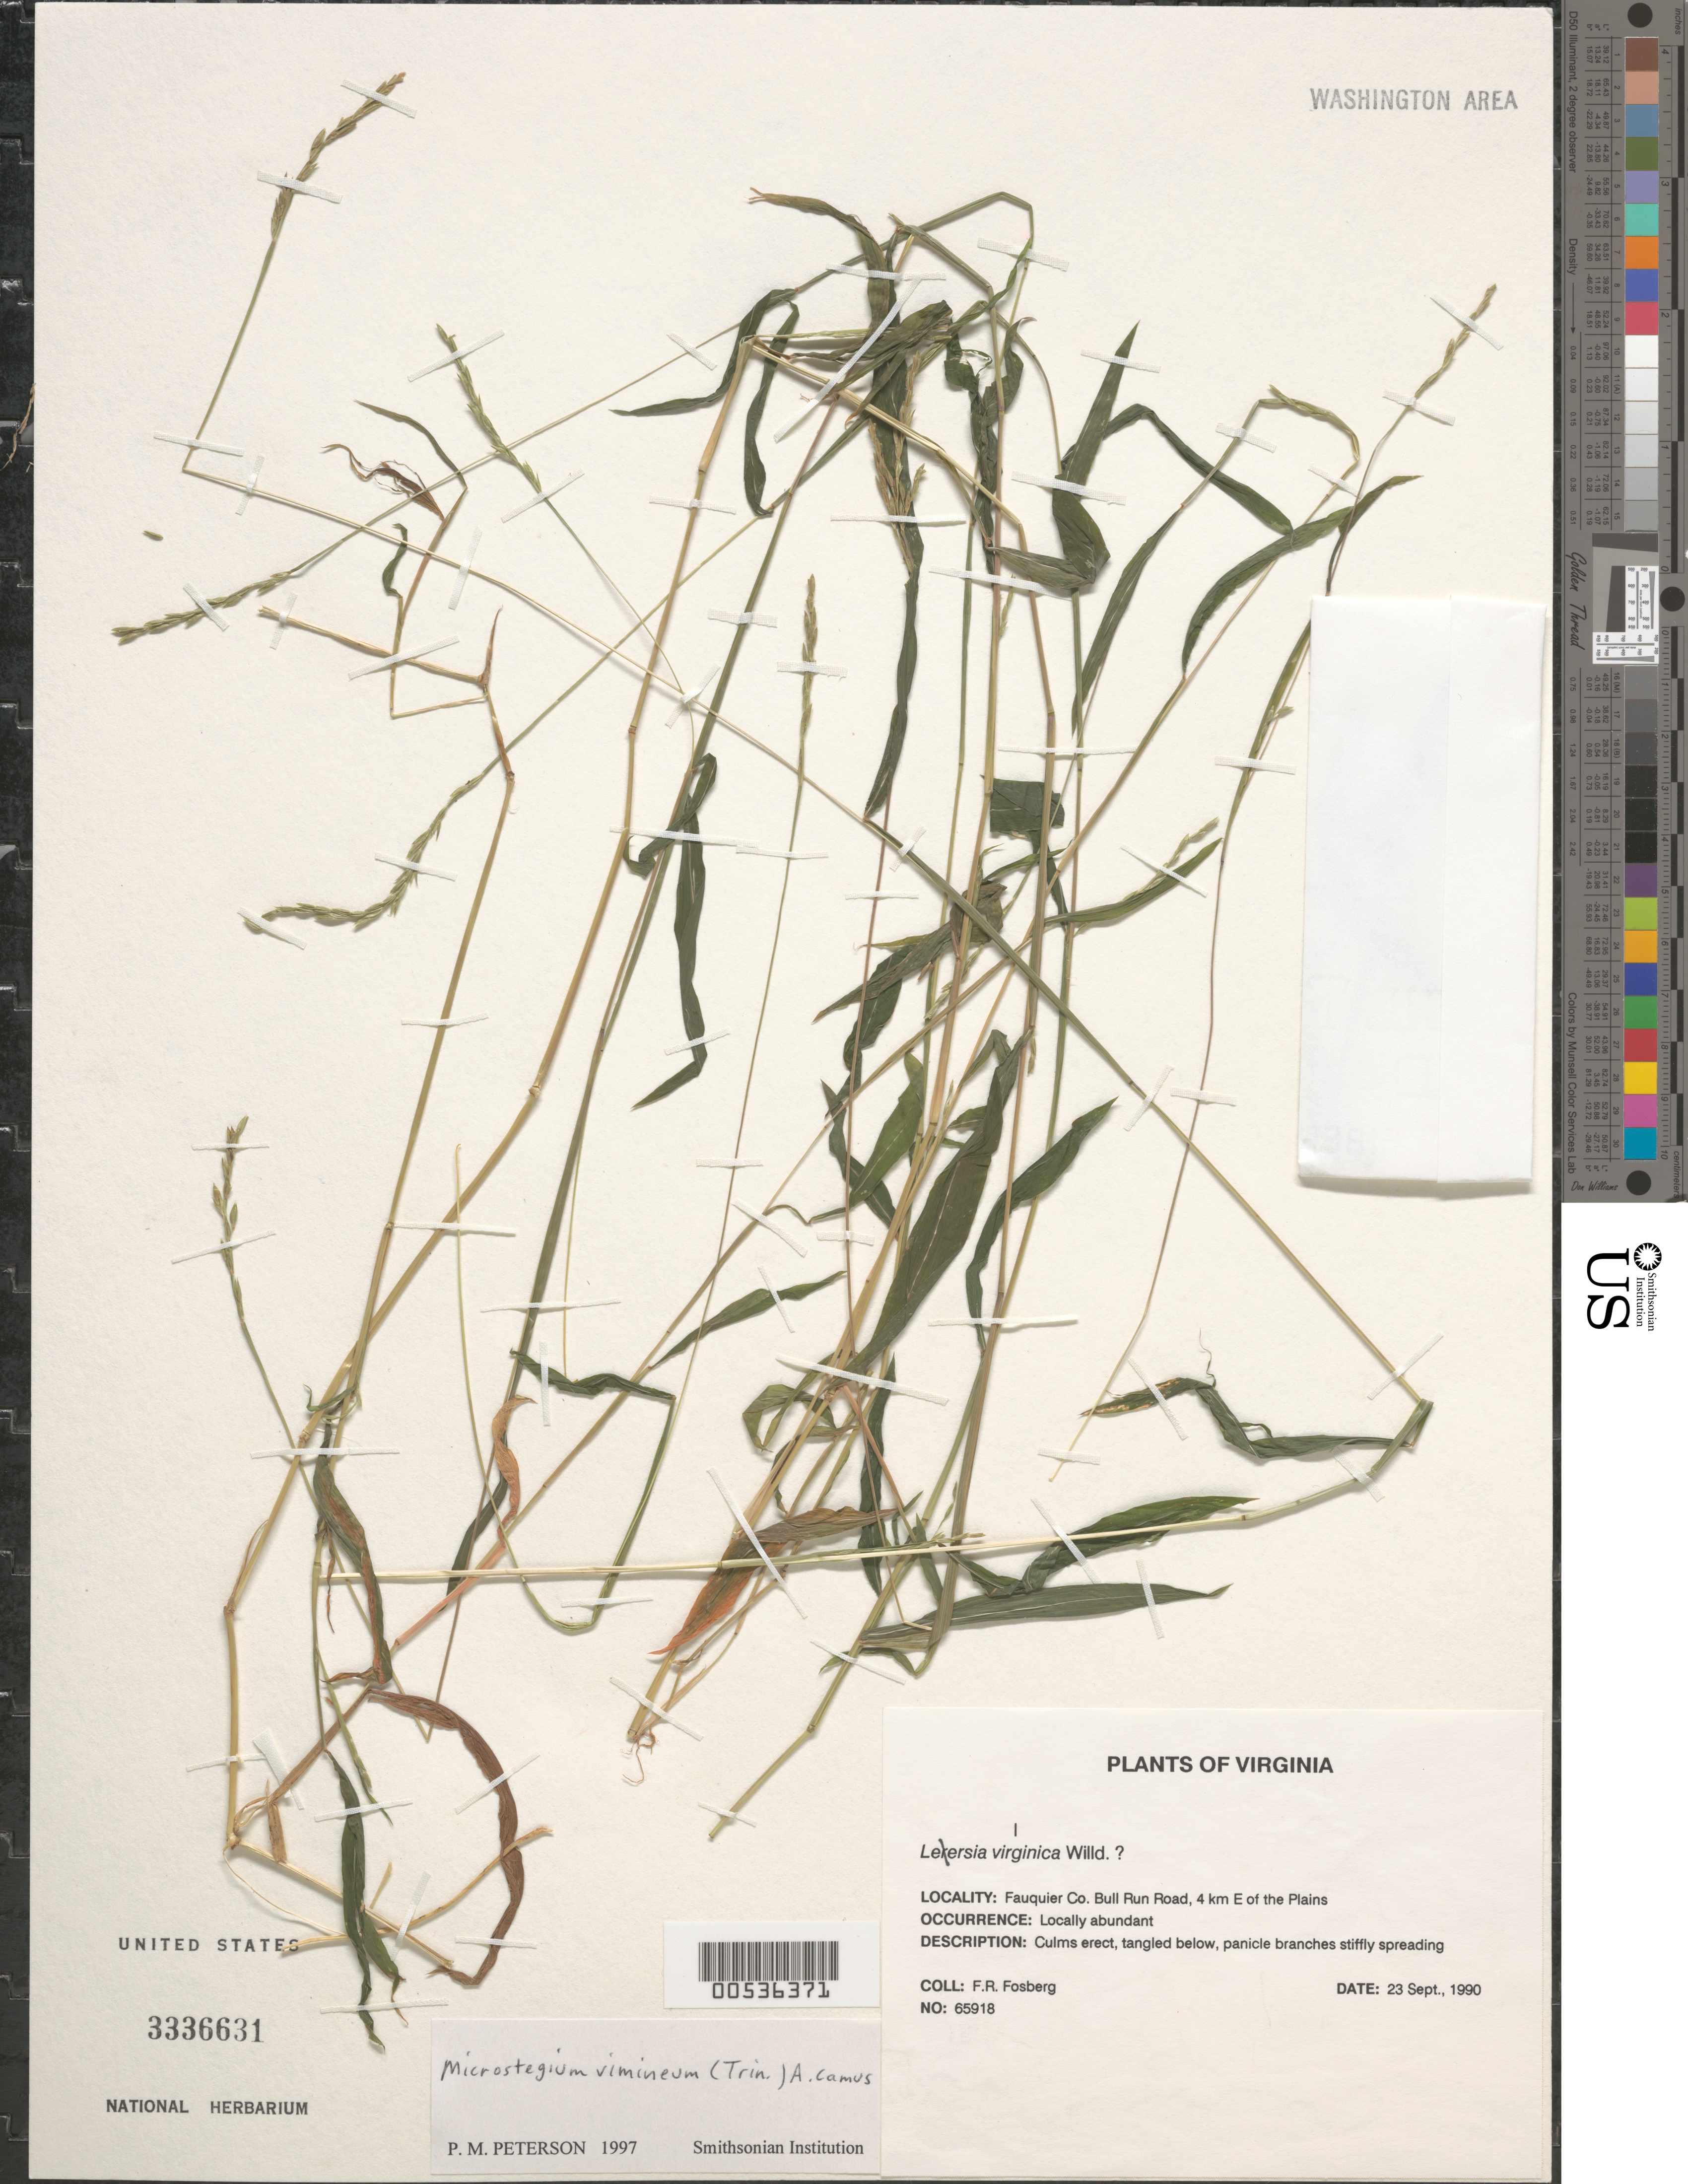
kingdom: Plantae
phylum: Tracheophyta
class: Liliopsida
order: Poales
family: Poaceae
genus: Microstegium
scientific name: Microstegium vimineum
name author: (Trin.) A. Camus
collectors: F. R. Fosberg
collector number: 65918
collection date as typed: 23 Sep 1990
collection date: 1990-09-23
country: United States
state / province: Virginia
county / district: Fauquier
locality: Bull Run road, E of the Plains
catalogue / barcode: US 3336631